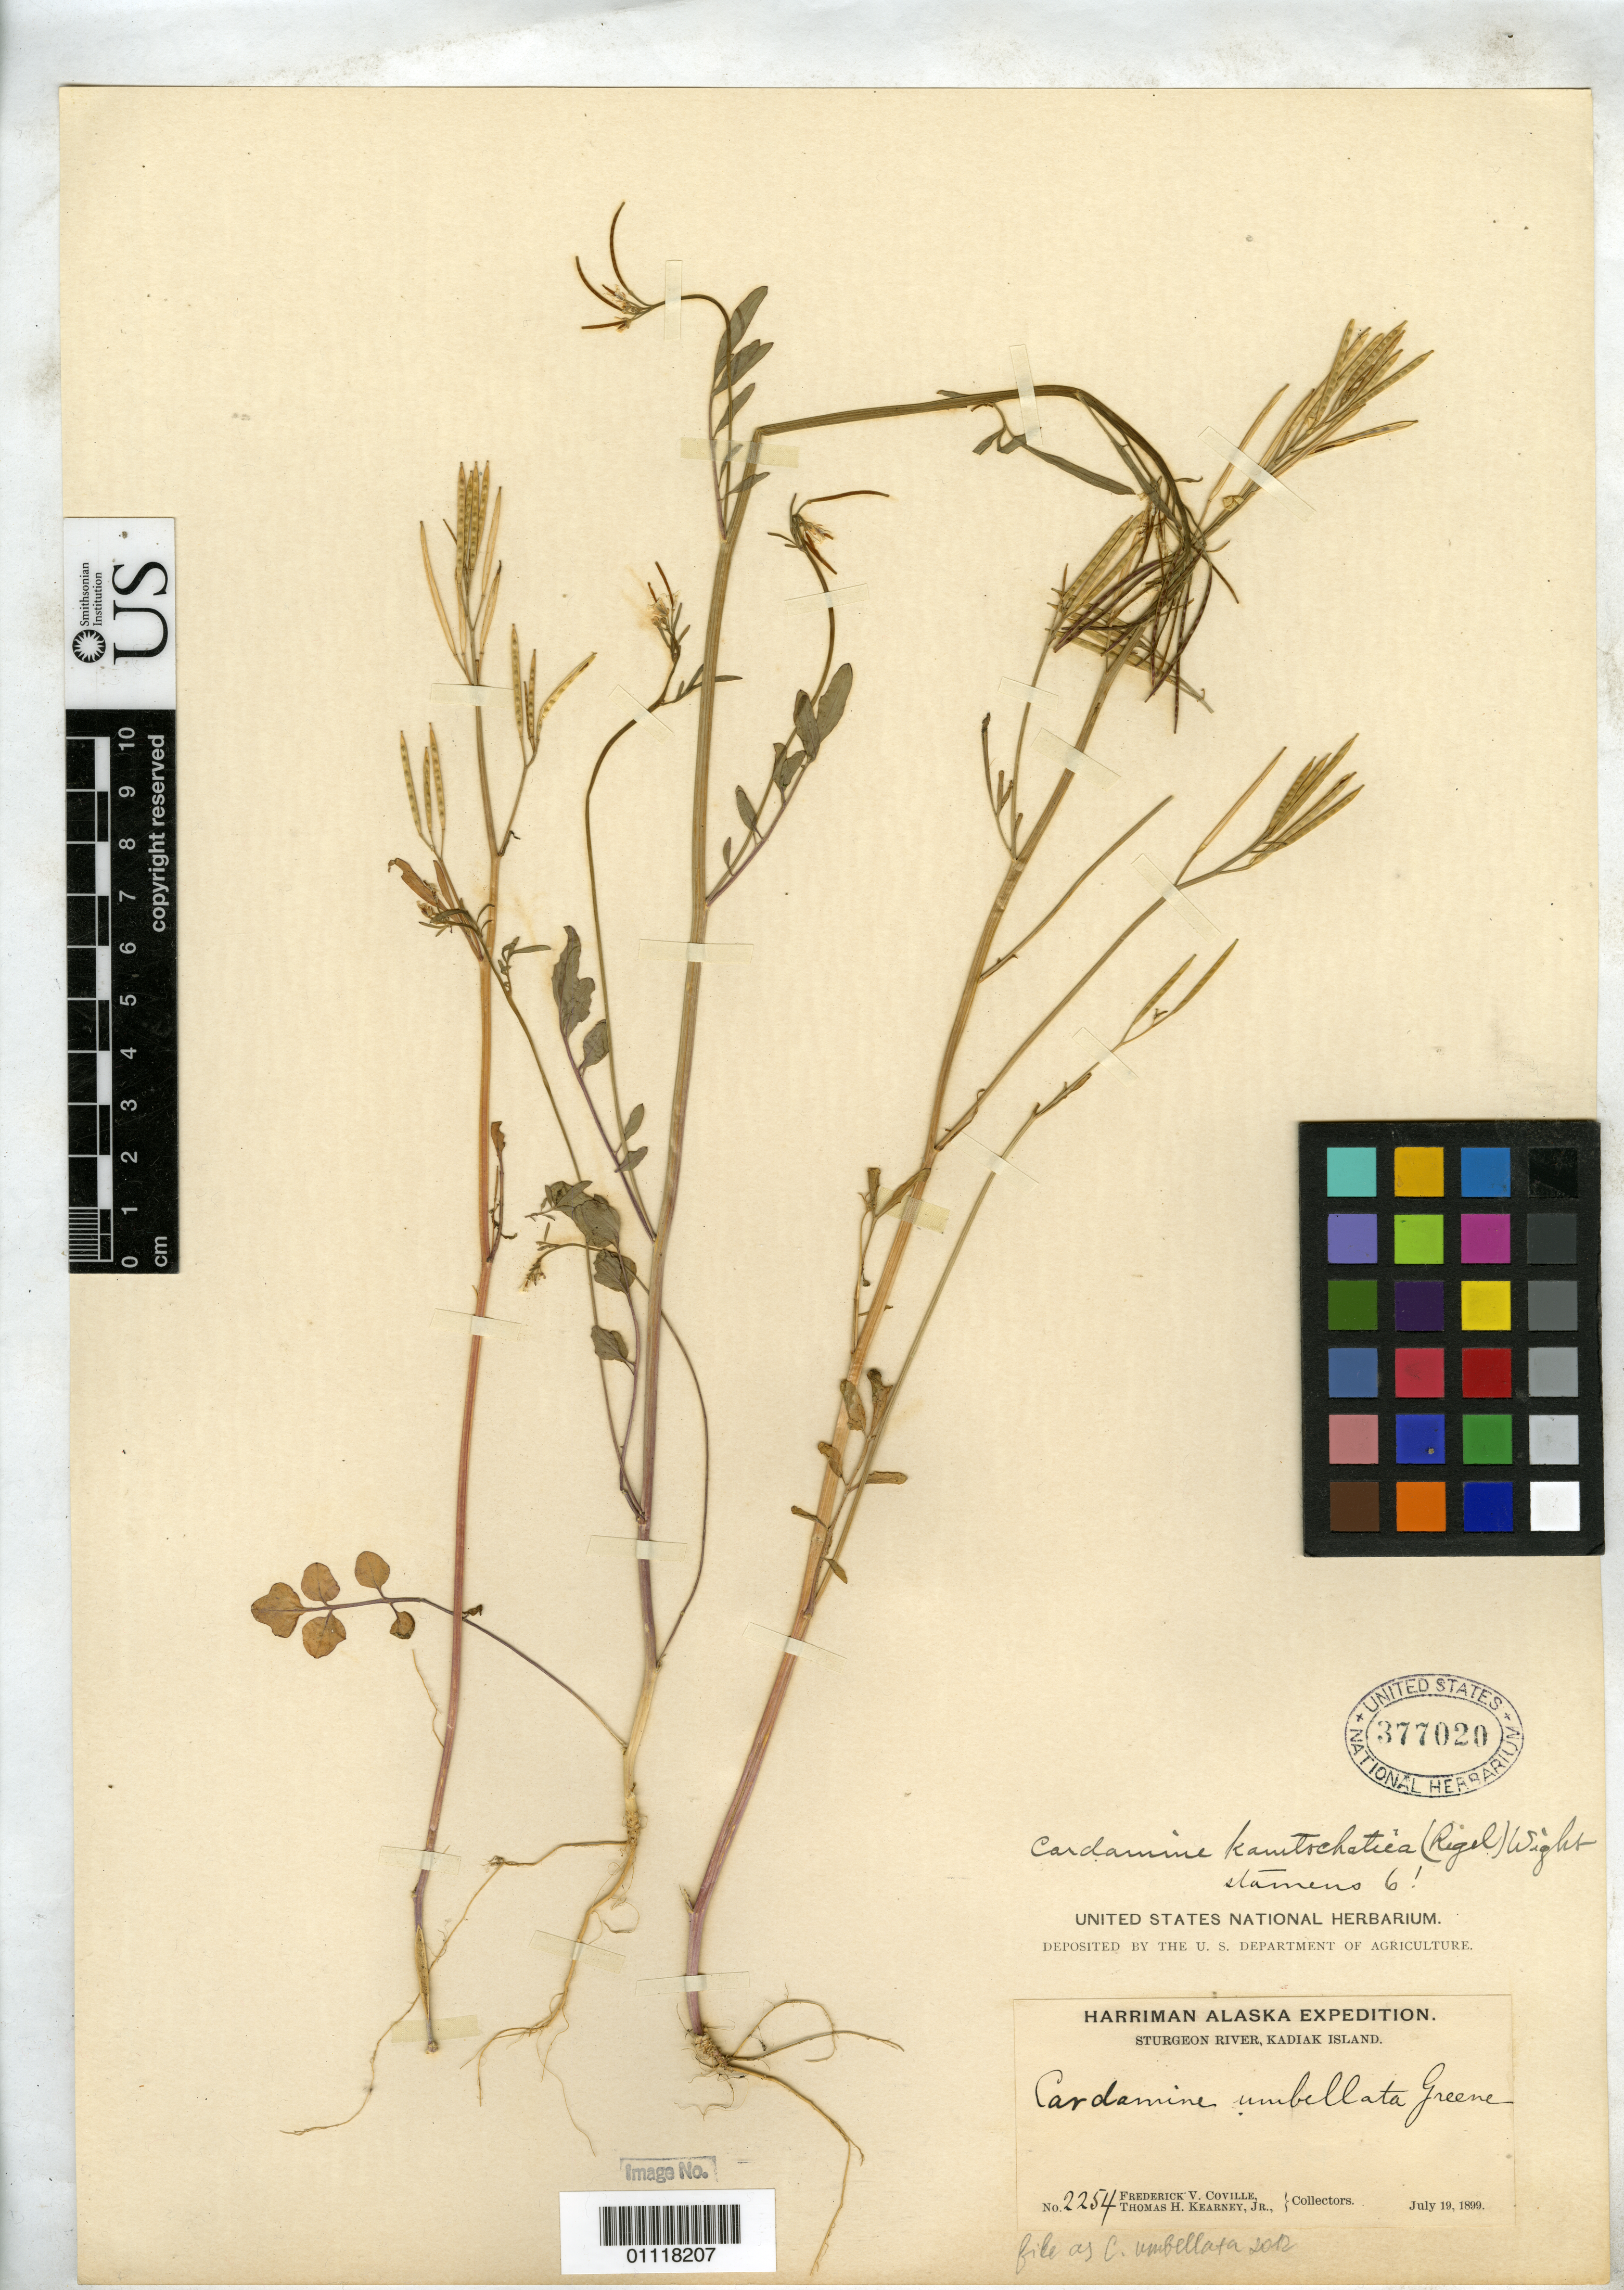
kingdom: Plantae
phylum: Tracheophyta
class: Magnoliopsida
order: Brassicales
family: Brassicaceae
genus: Cardamine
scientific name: Cardamine umbellata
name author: Greene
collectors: F. V. Coville & T. H. Kearney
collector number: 2254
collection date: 1899-07-19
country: United States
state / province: Alaska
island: Kodiak [Kadiak]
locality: Sturgeon River, Kadiak Island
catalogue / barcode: US 377020